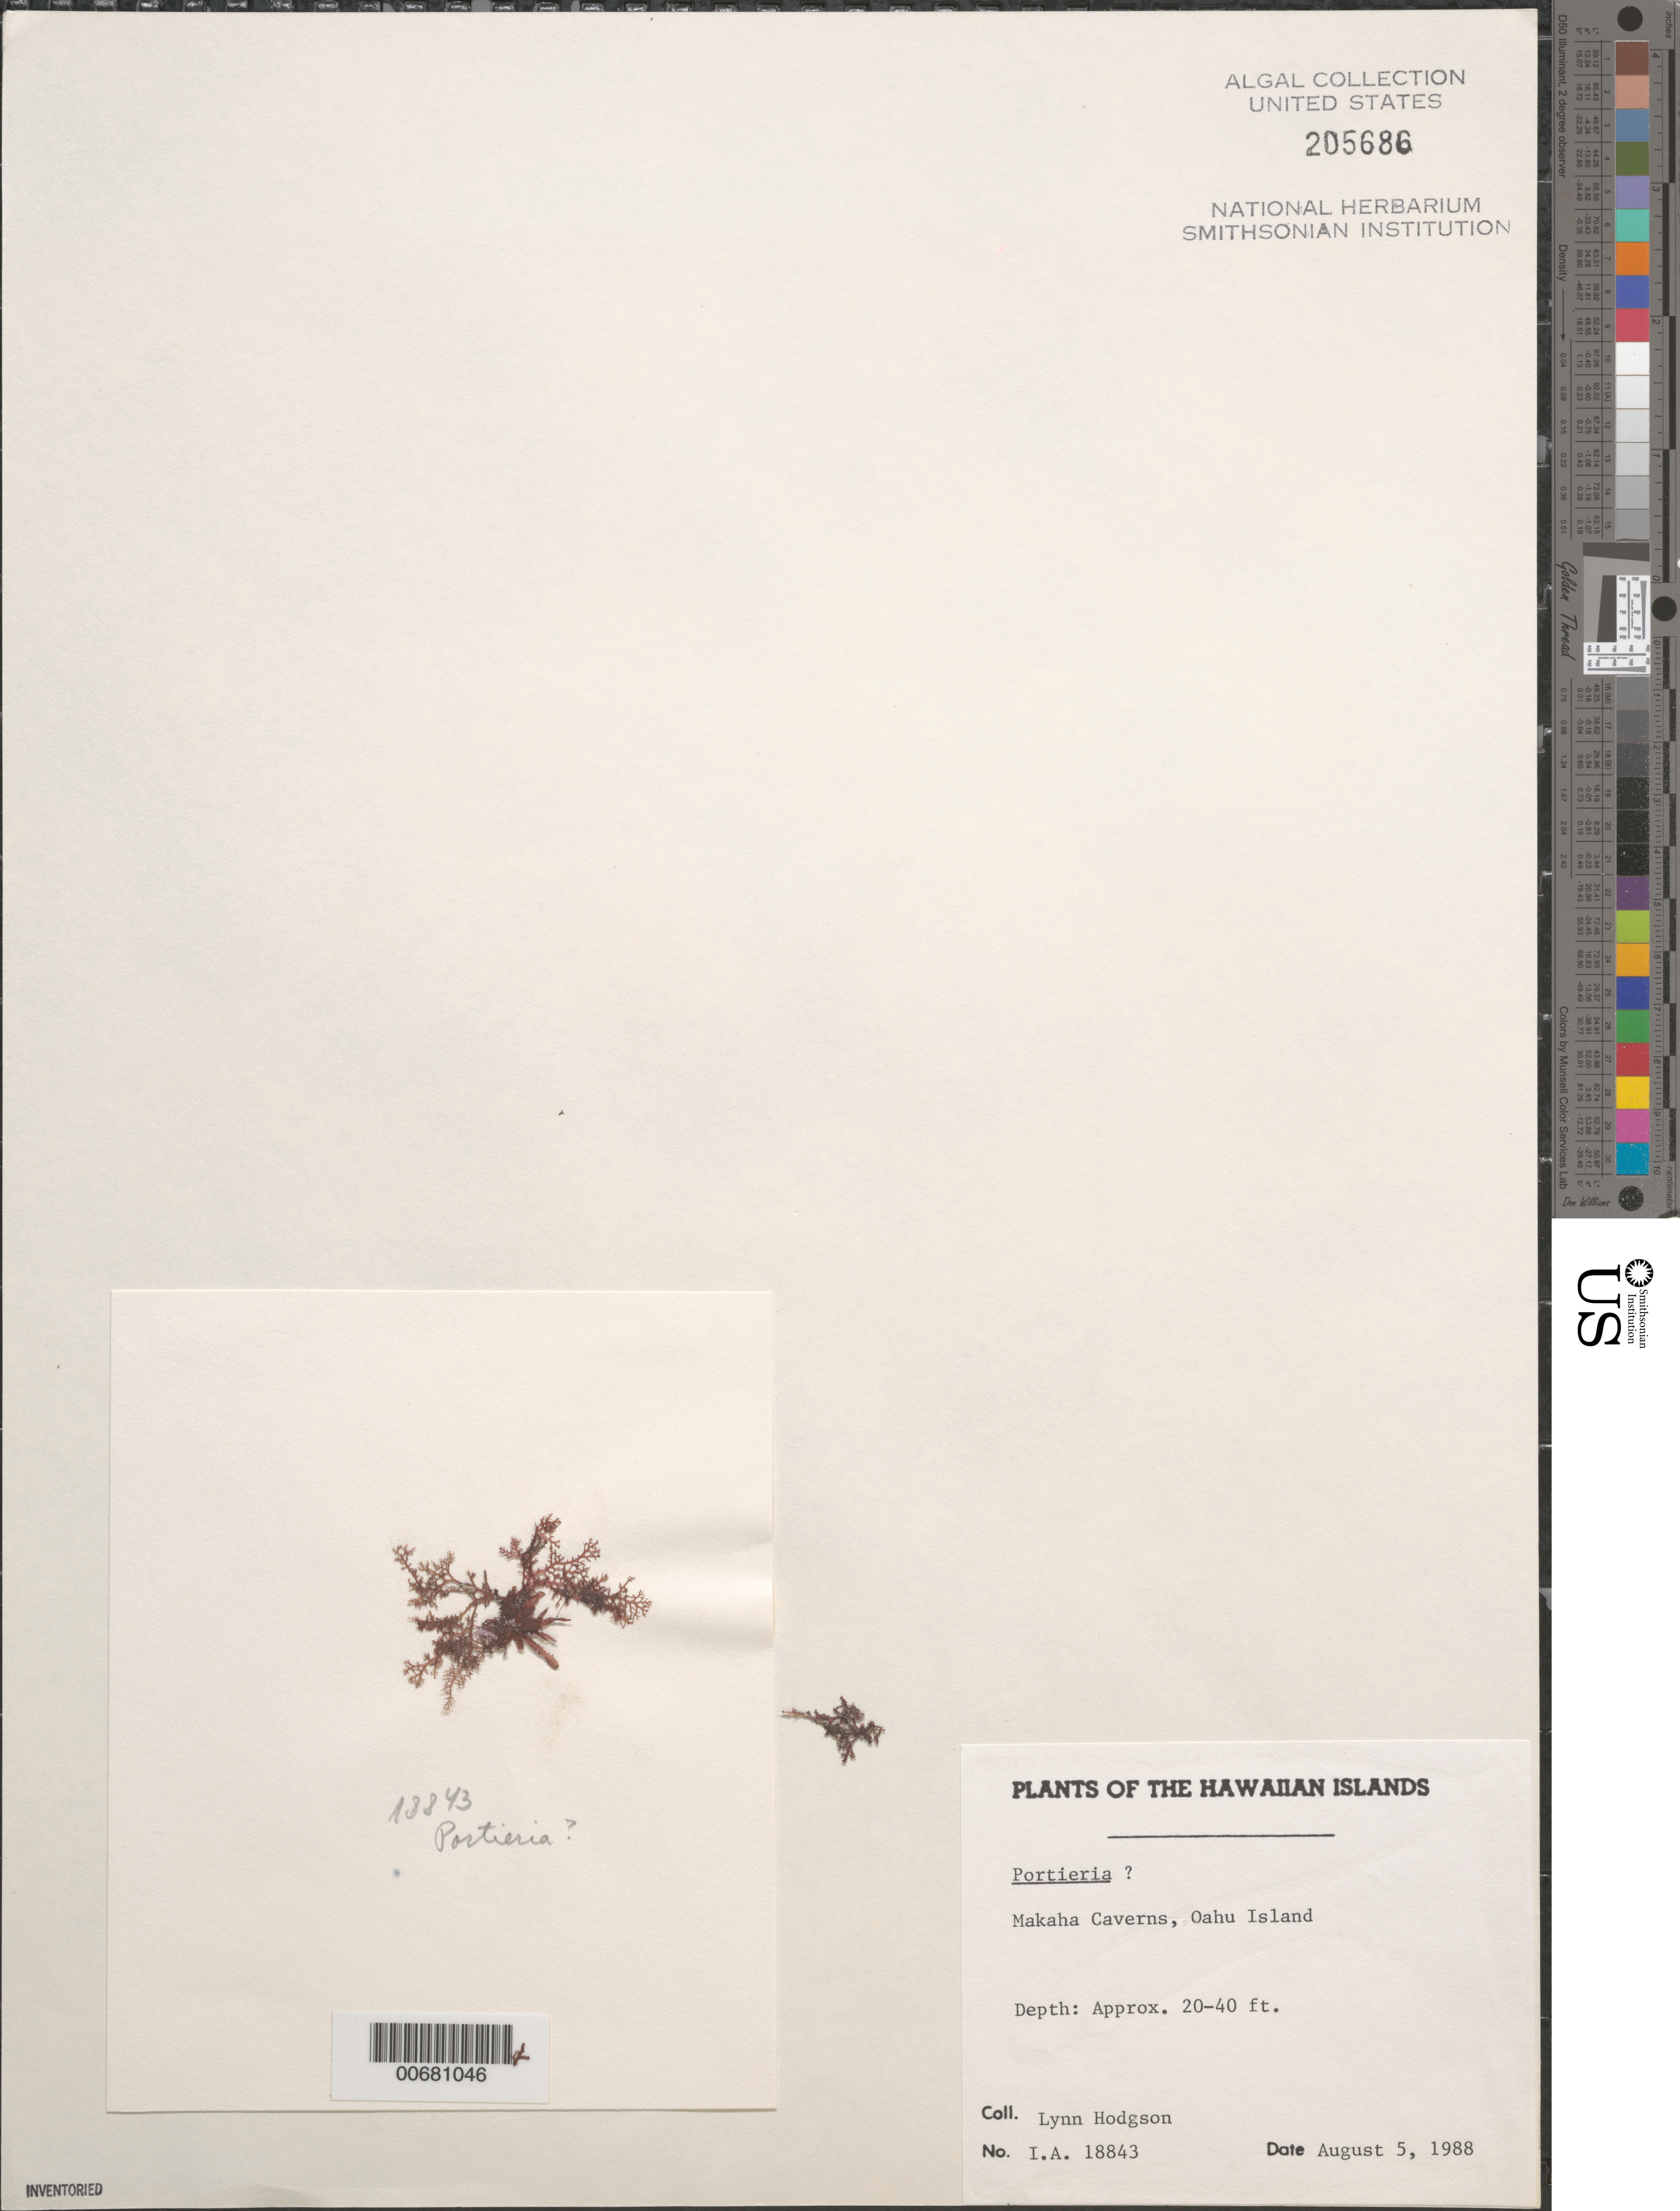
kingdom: Plantae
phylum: Rhodophyta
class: Florideophyceae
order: Gigartinales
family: Rhizophyllidaceae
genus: Portieria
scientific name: Portieria sp.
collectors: L. M. Hodgson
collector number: IAA 18843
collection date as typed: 05 Aug 1988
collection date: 1988-08-05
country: United States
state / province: Hawaii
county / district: Honolulu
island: Oahu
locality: Makaha Caverns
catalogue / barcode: US 205686